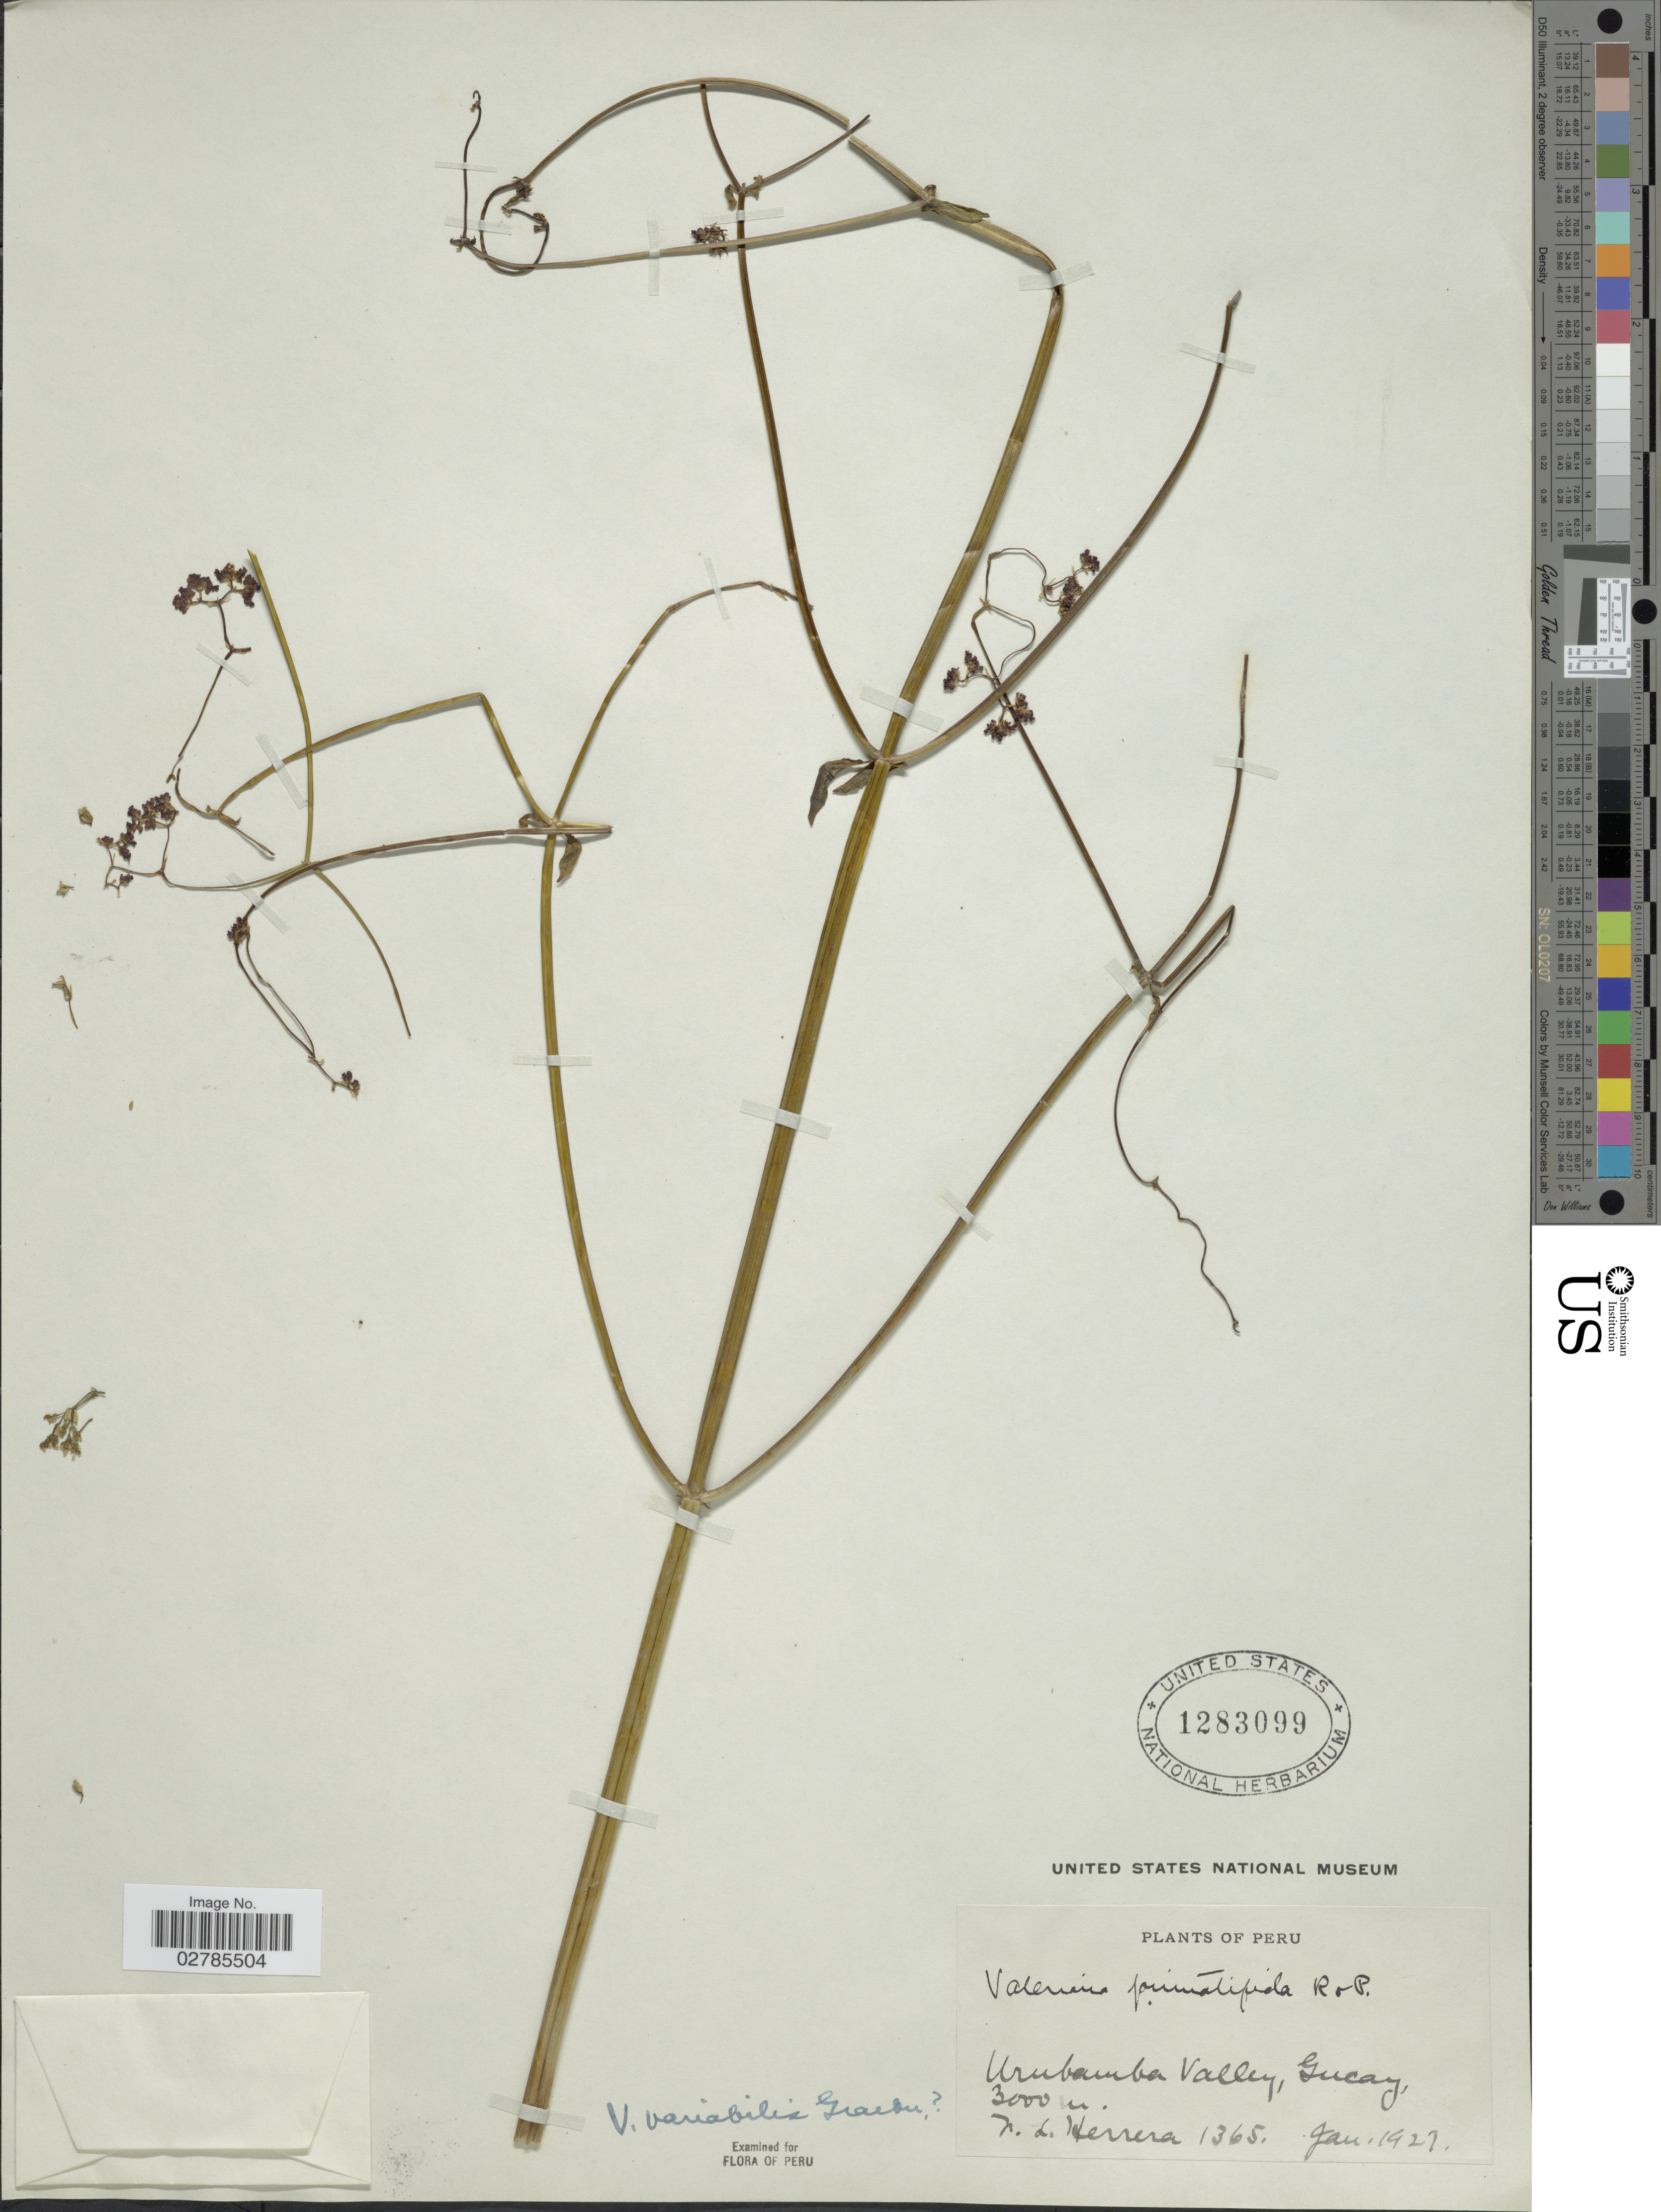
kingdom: Plantae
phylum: Tracheophyta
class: Magnoliopsida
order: Dipsacales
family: Caprifoliaceae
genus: Valeriana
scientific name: Valeriana variabilis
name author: Graebn.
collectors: J. L. Herrera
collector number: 1365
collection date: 1927-01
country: Peru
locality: Urubamba Valley, Gucay.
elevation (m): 3000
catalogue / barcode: US 1283099